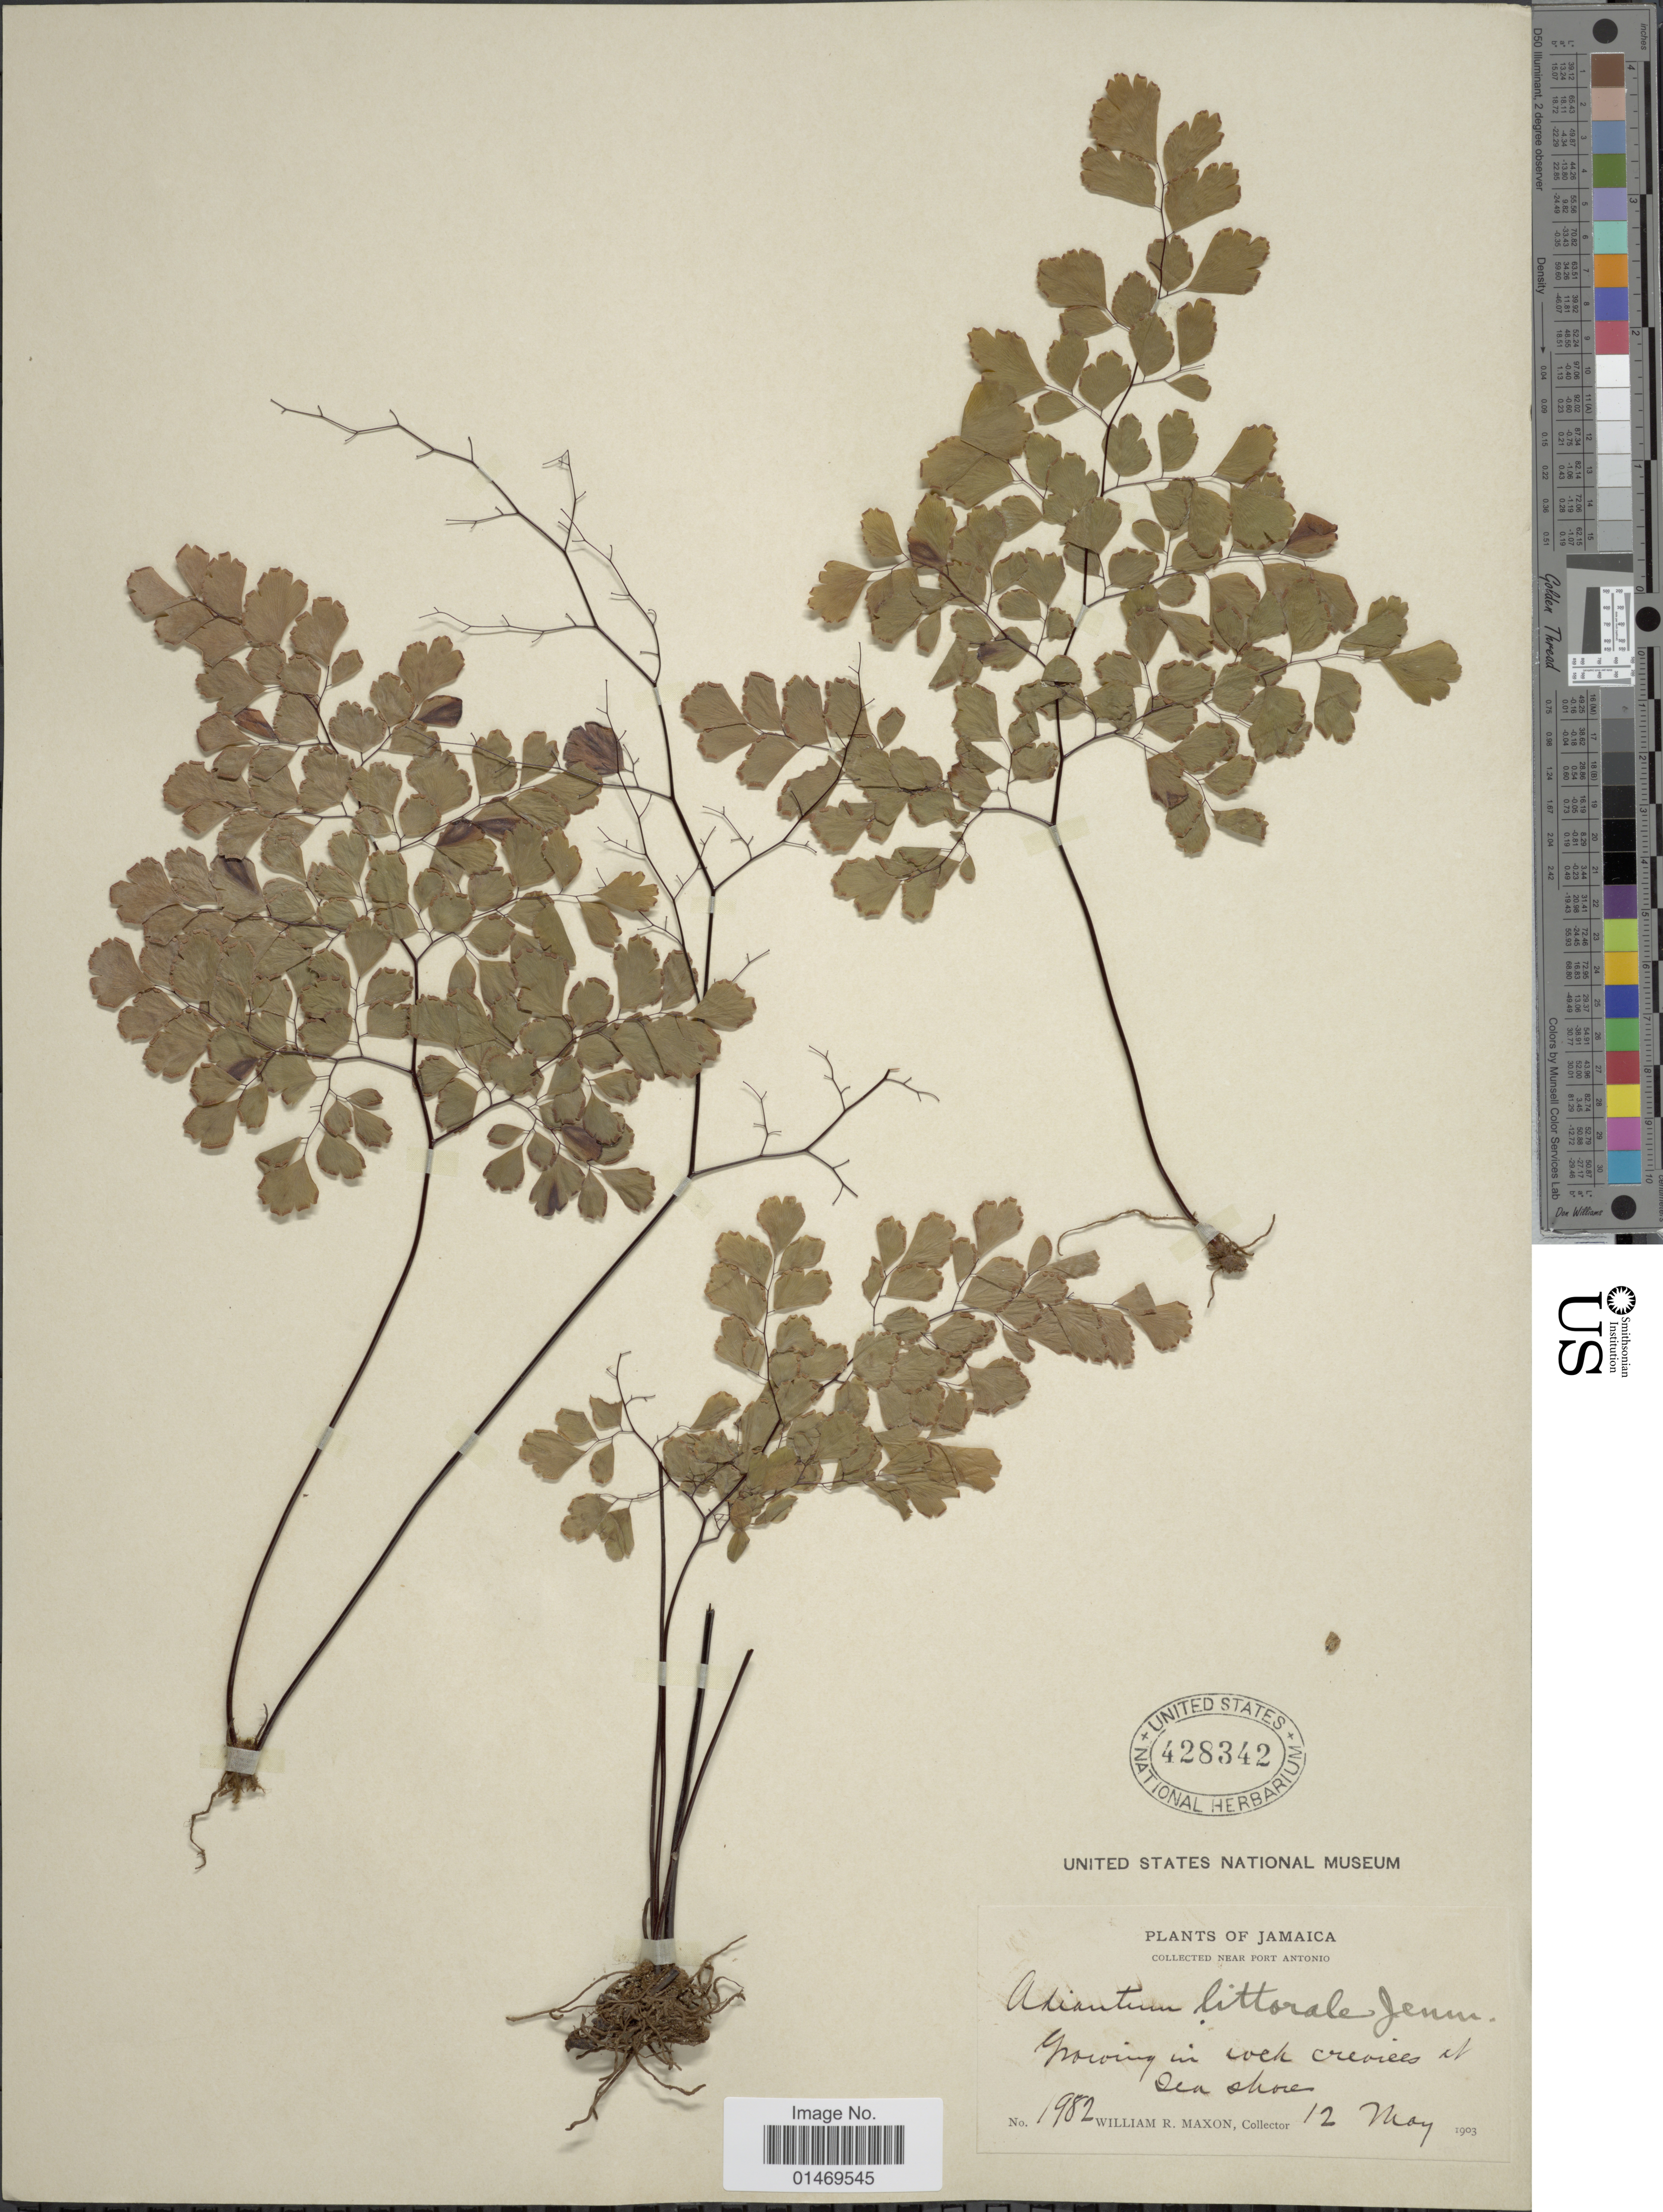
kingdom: Plantae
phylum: Tracheophyta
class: Polypodiopsida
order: Polypodiales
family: Pteridaceae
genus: Adiantum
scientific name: Adiantum tenerum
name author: Sw.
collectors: W. R. Maxon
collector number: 1982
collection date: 1903-05-12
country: Jamaica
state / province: Portland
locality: Near Port Antonio, growing in rock crevices at sea shore.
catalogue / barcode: US 428342